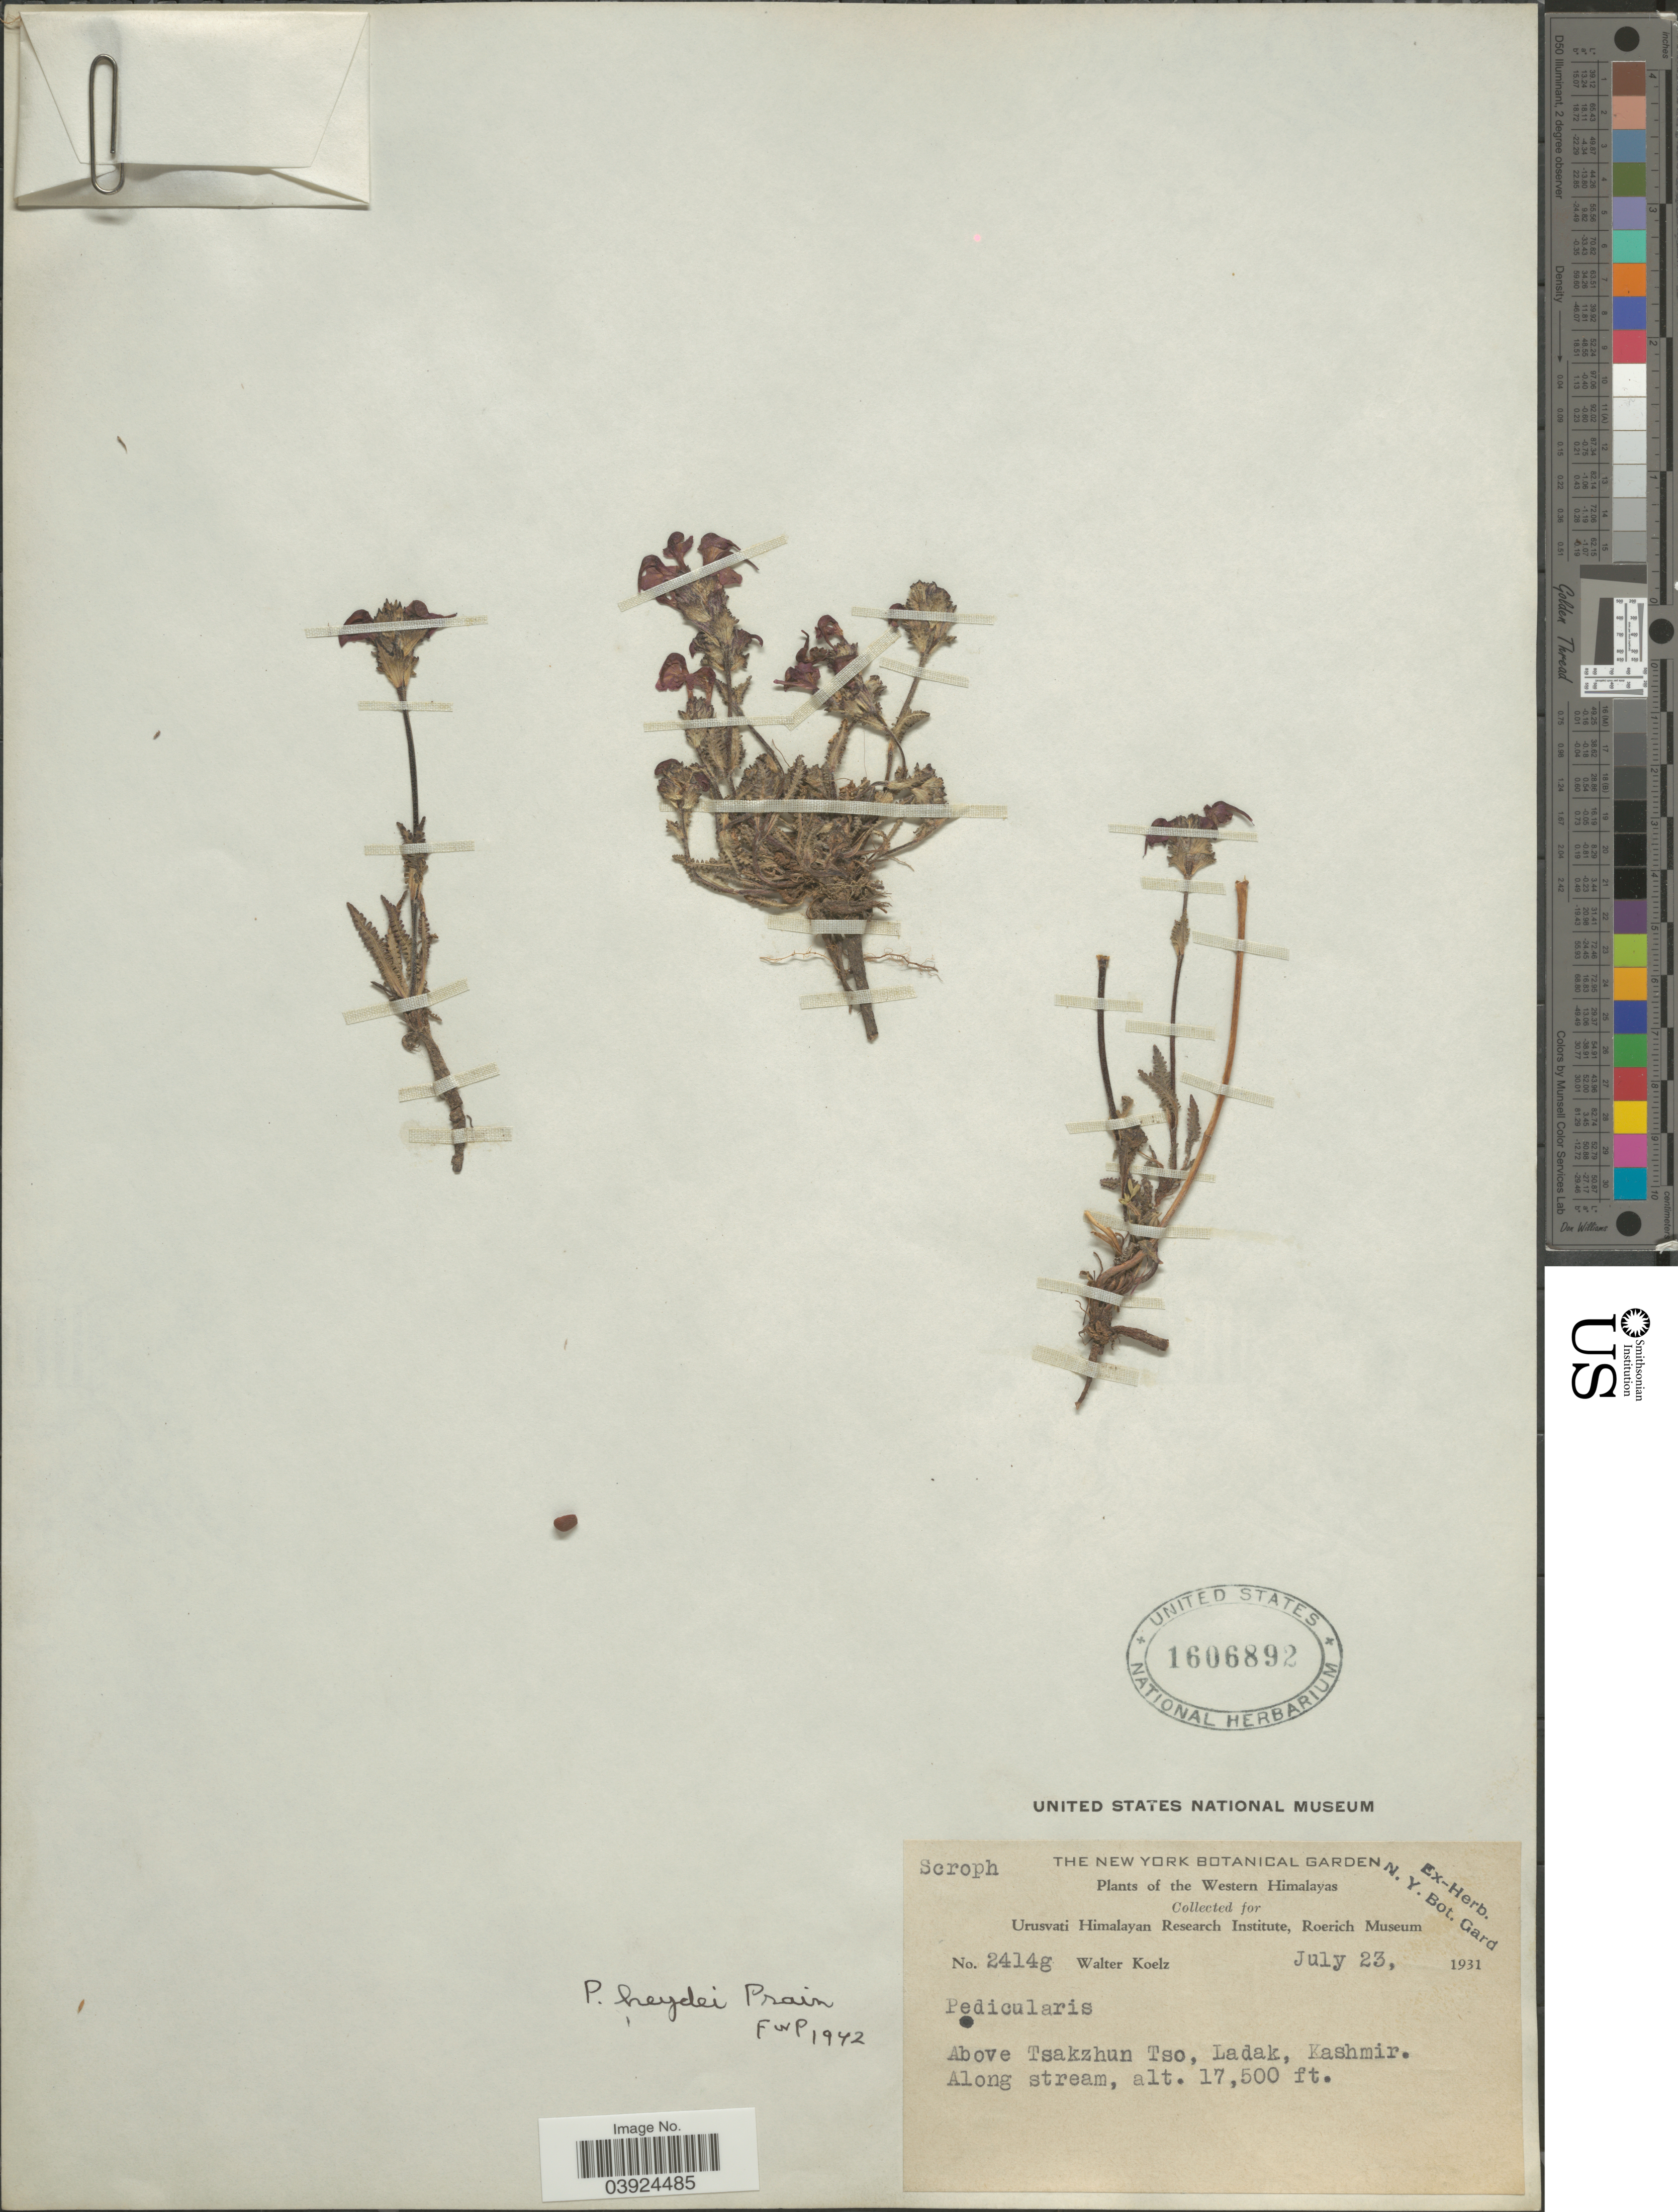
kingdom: Plantae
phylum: Tracheophyta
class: Magnoliopsida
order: Lamiales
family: Orobanchaceae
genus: Pedicularis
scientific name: Pedicularis heydei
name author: Prain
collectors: W. N. Koelz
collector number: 2414g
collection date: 1931-07-23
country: India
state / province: Ladakh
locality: The Western Himalayas. Above Tsakzhun Tso, Ladak, Kashmir.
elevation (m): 5334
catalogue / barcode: US 1606892